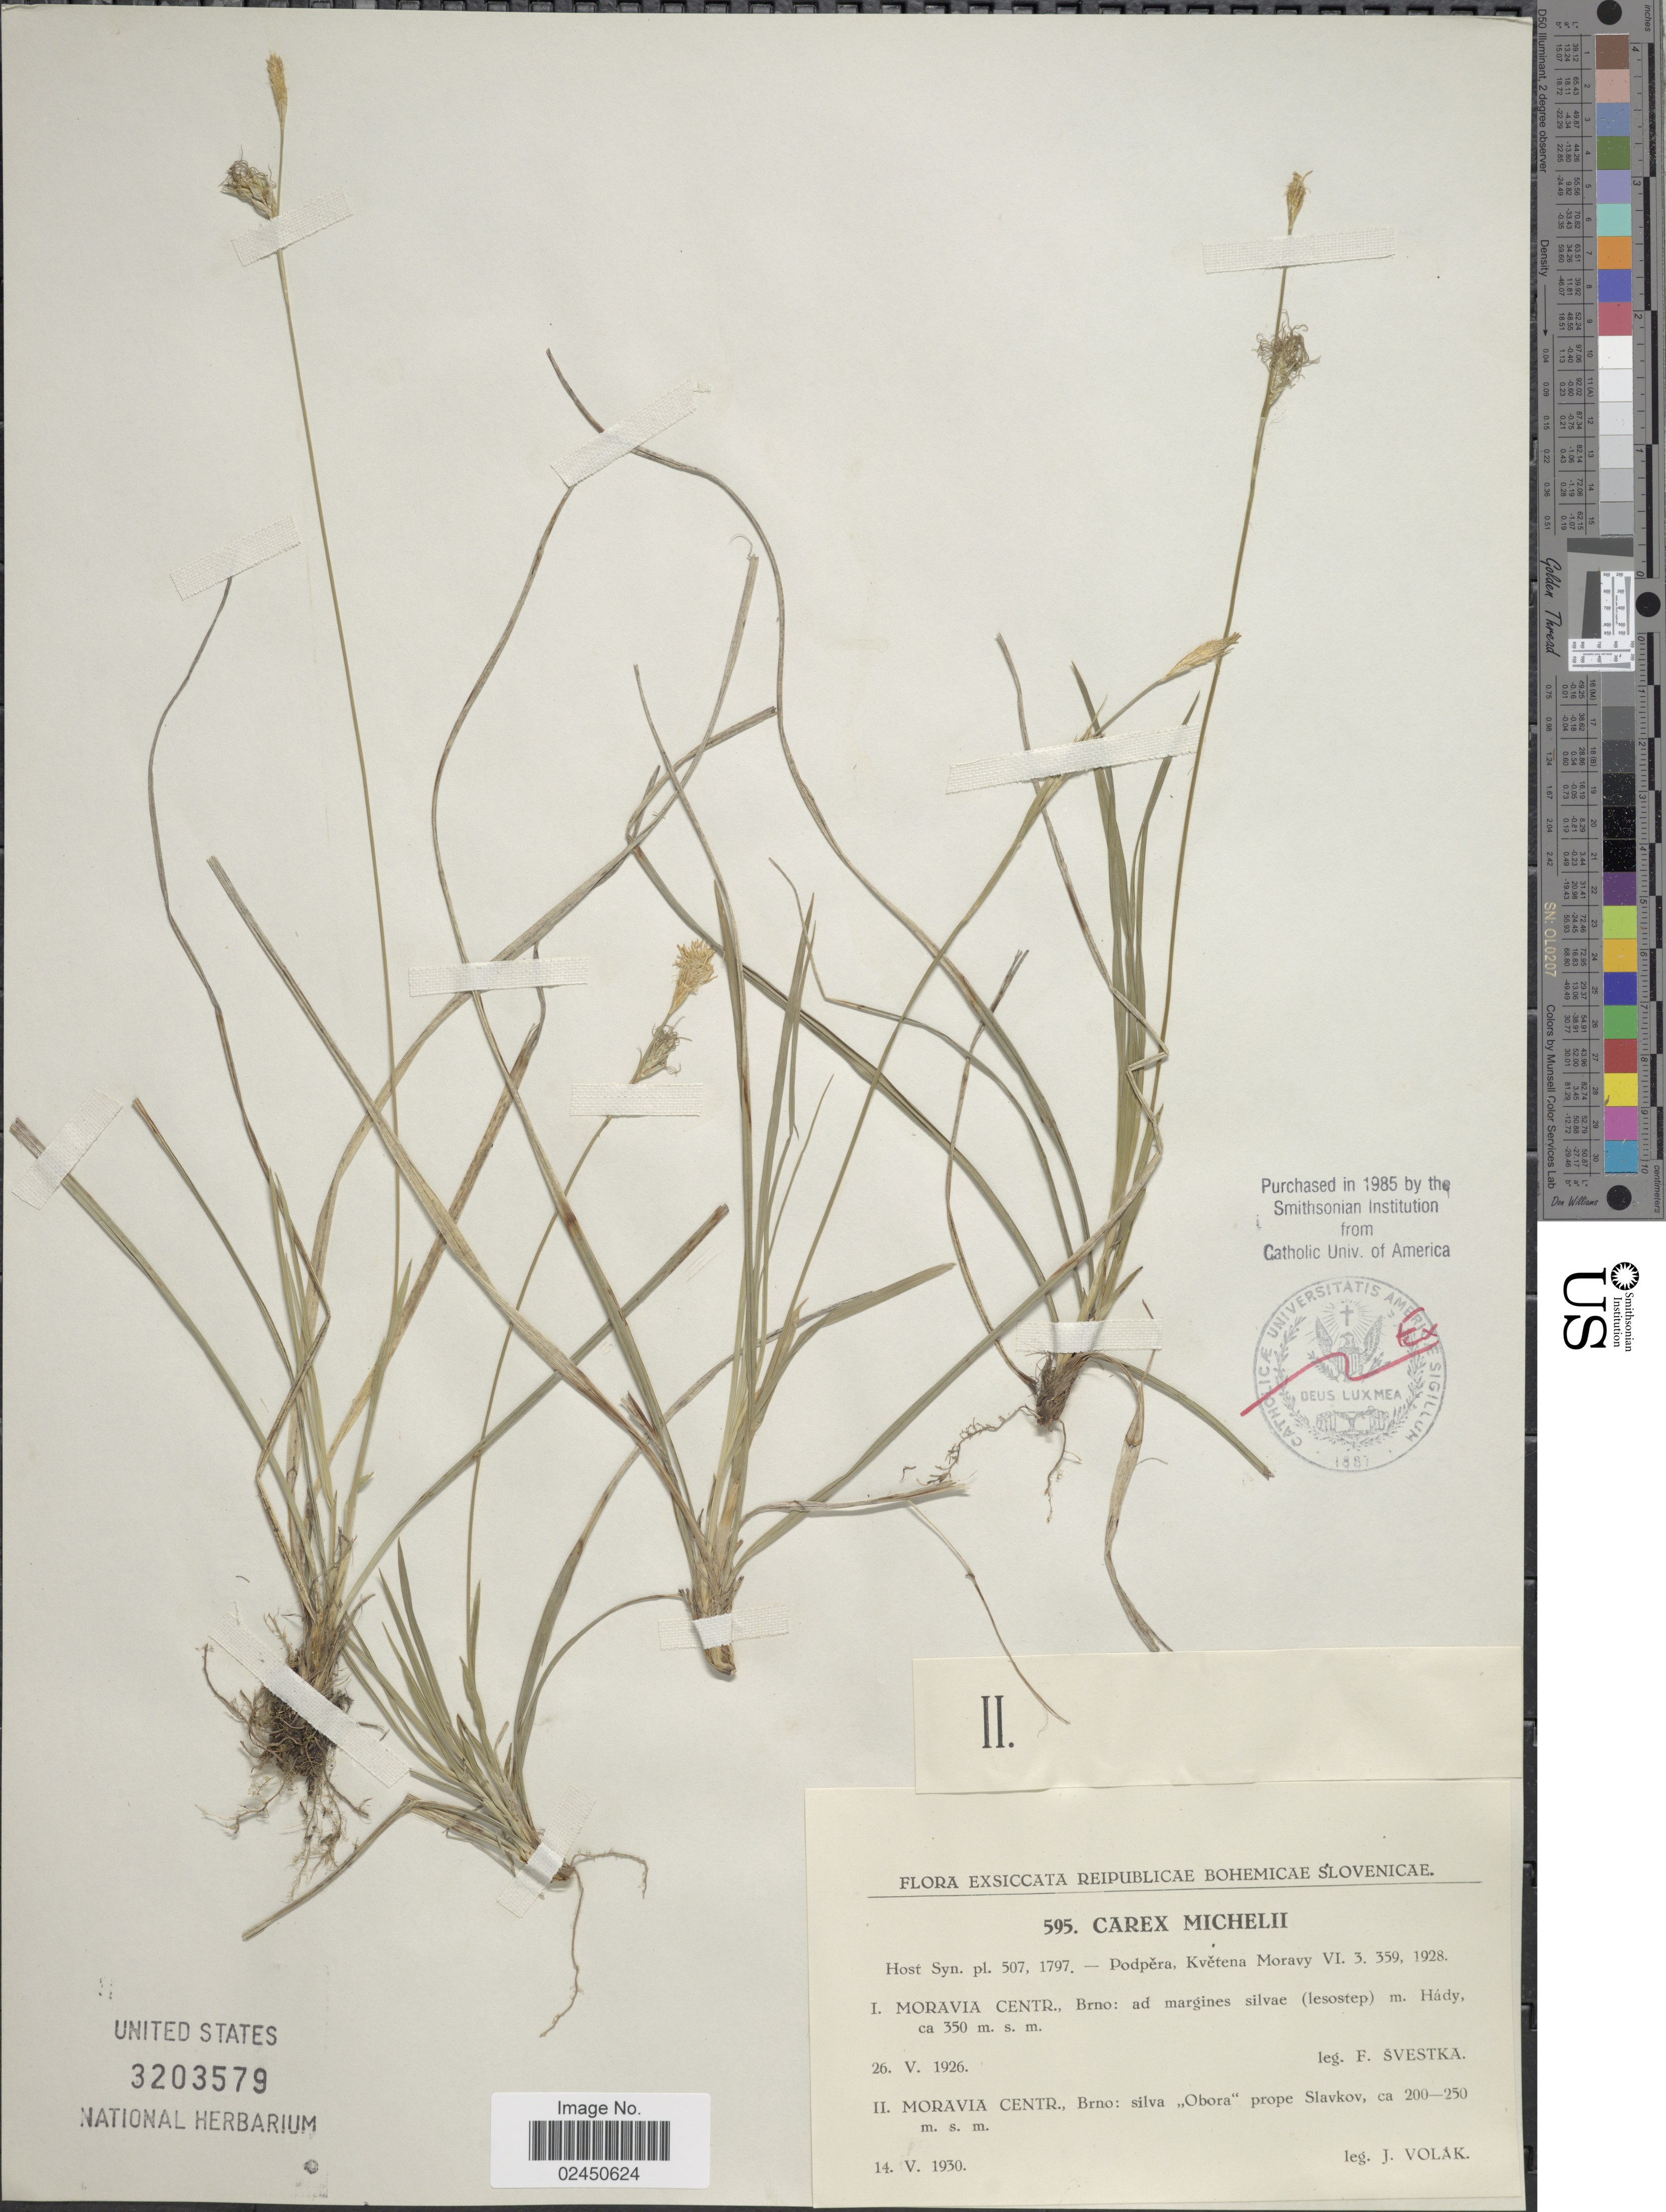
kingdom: Plantae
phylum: Tracheophyta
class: Liliopsida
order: Poales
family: Cyperaceae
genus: Carex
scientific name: Carex michelii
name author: Host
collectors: J. Volak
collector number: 595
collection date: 1930-05-14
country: Czechia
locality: Reipublicae Bohemicae Slovenicae. Moravia Centr., Brno: silva Obora prope Slavkov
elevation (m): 200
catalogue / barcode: US 3203579